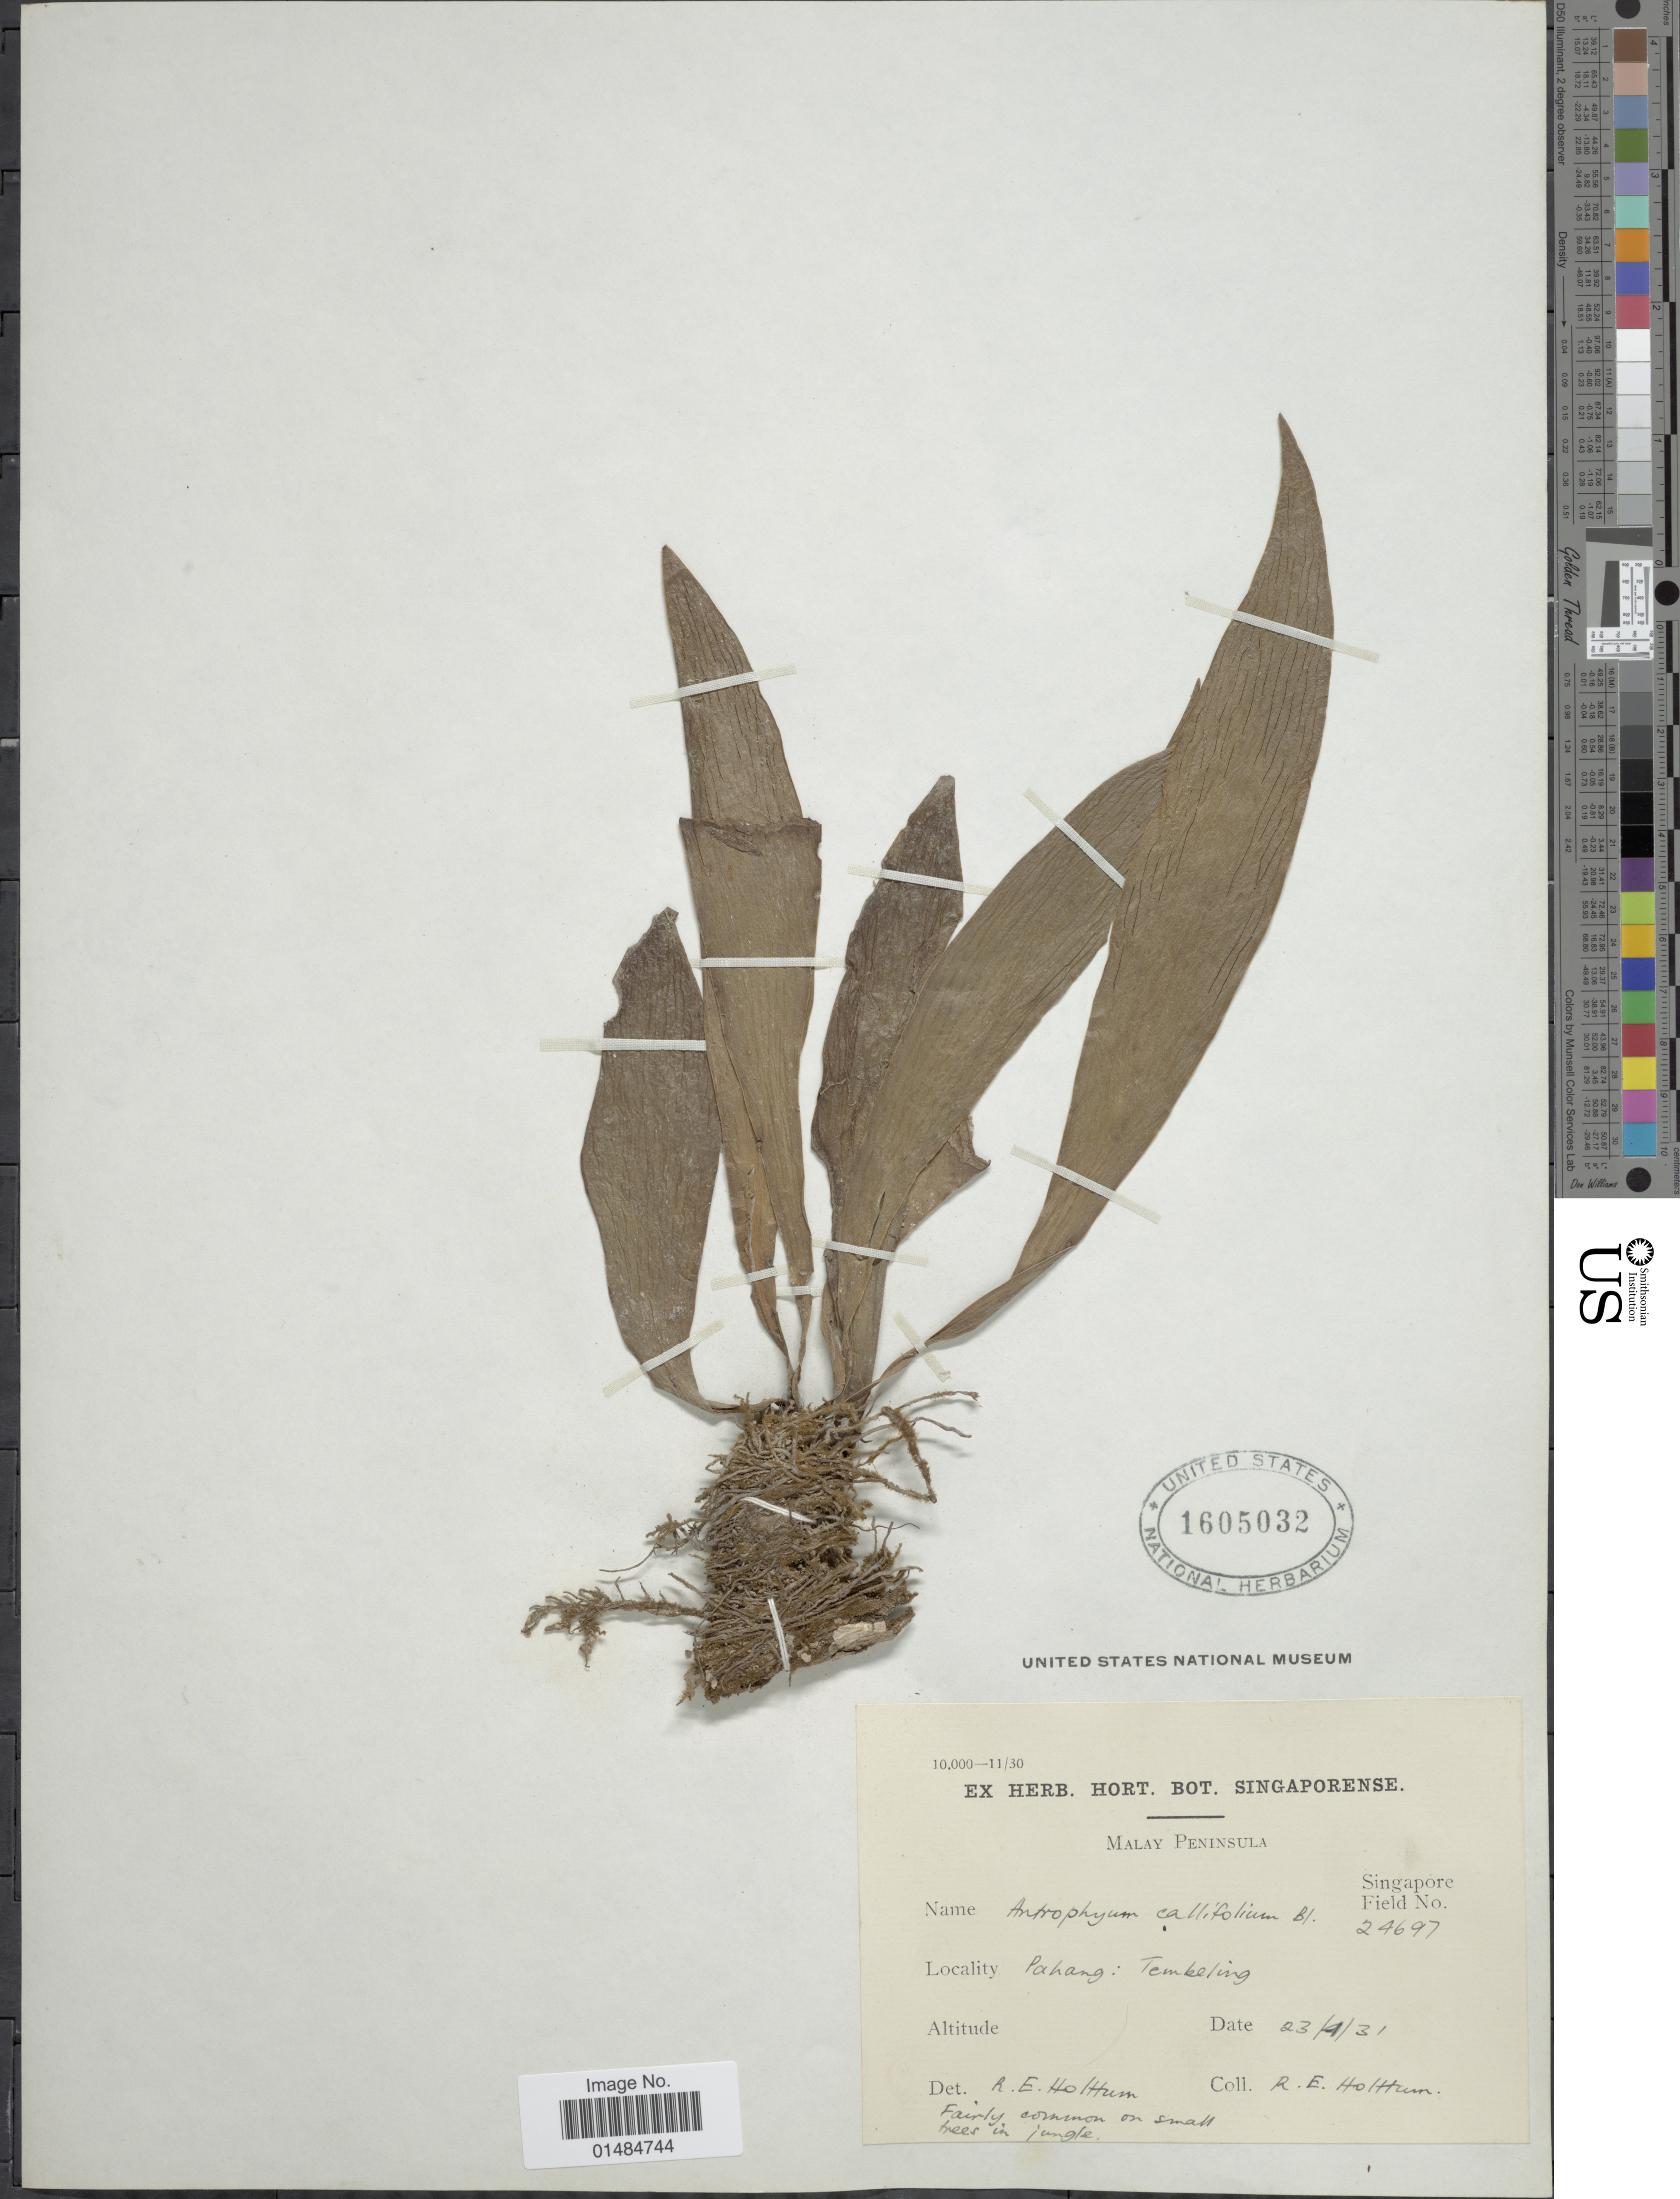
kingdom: Plantae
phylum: Tracheophyta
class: Polypodiopsida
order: Polypodiales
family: Pteridaceae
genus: Antrophyum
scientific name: Antrophyum callifolium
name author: Blume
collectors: R. E. Holttum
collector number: Singapore Field 24697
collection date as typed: Transcribed d/m/y: 23/4/31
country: Malaysia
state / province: Pahang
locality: Malay Peninsula, Pahang: Temkeling [interpreted]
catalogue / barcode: US 1605032